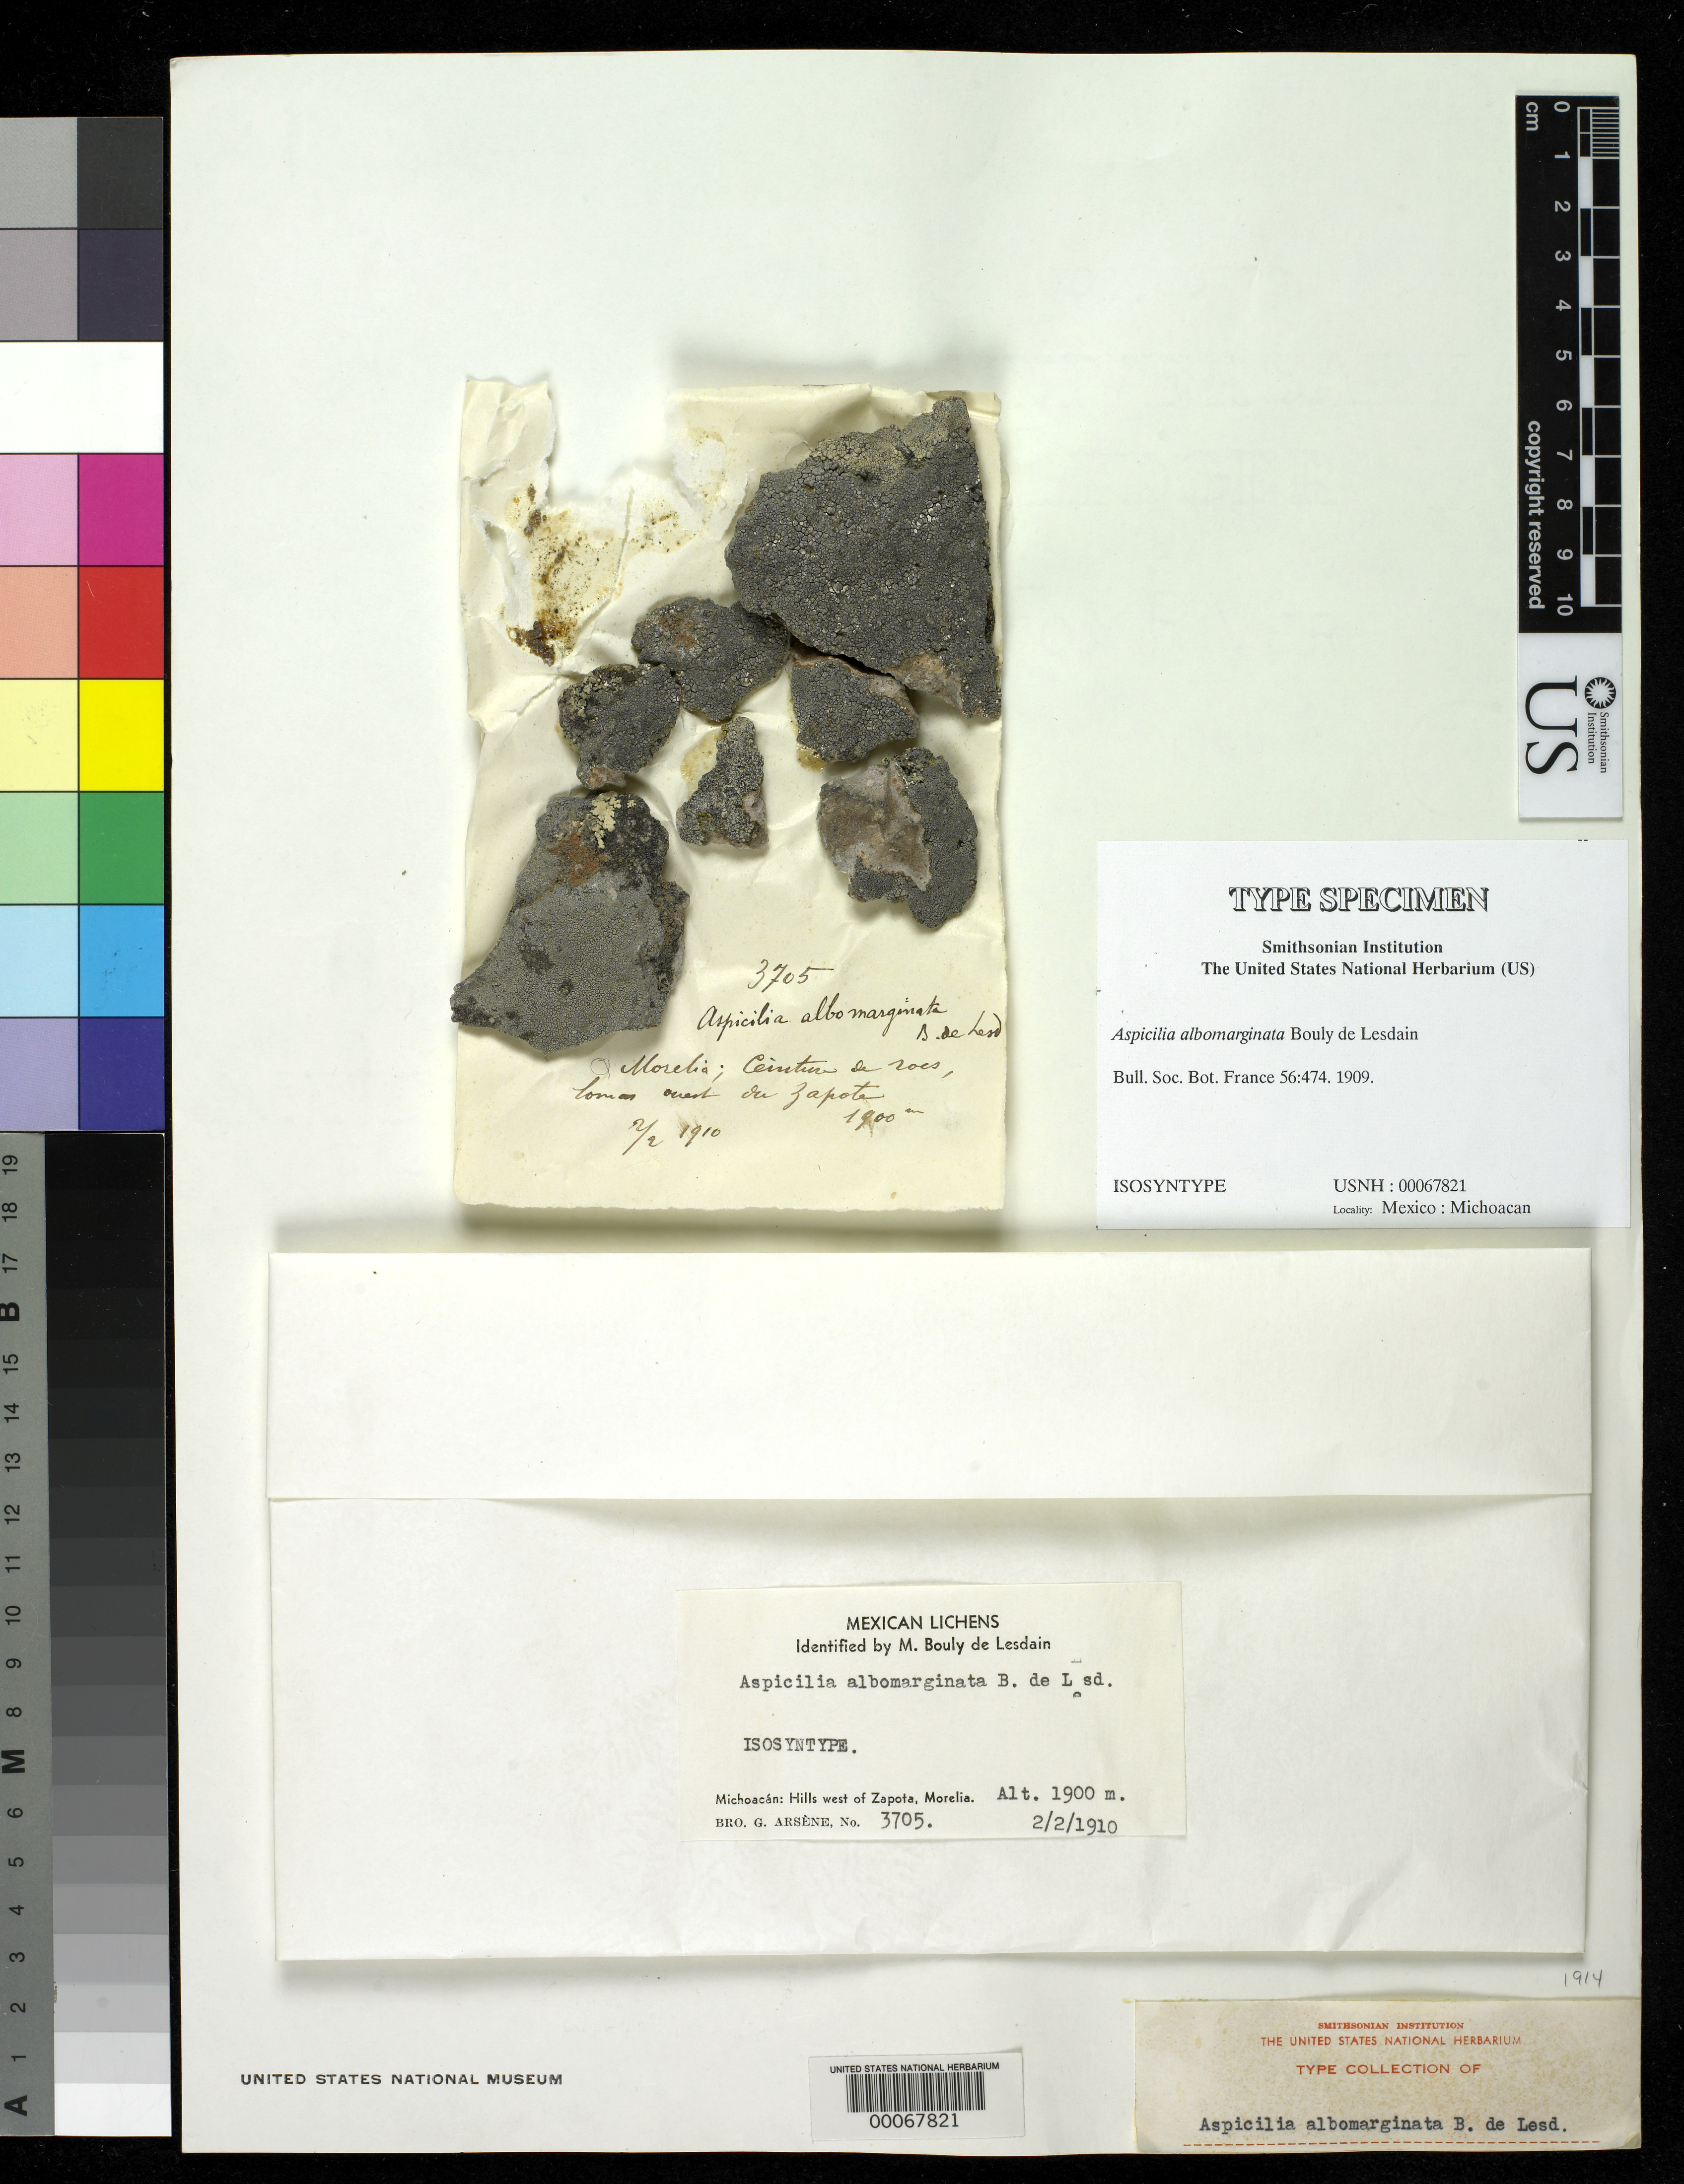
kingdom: Fungi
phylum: Ascomycota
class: Lecanoromycetes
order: Pertusariales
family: Megasporaceae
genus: Aspicilia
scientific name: Aspicilia albomarginata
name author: B. de Lesd.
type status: Isosyntype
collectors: Bro. G. Arsène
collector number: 3705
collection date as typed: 07 Apr 1910 or 04 Jul 1910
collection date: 1910-04-07 or 1910-07-04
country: Mexico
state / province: Michoacán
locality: Huerta, Morelia.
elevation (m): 1950